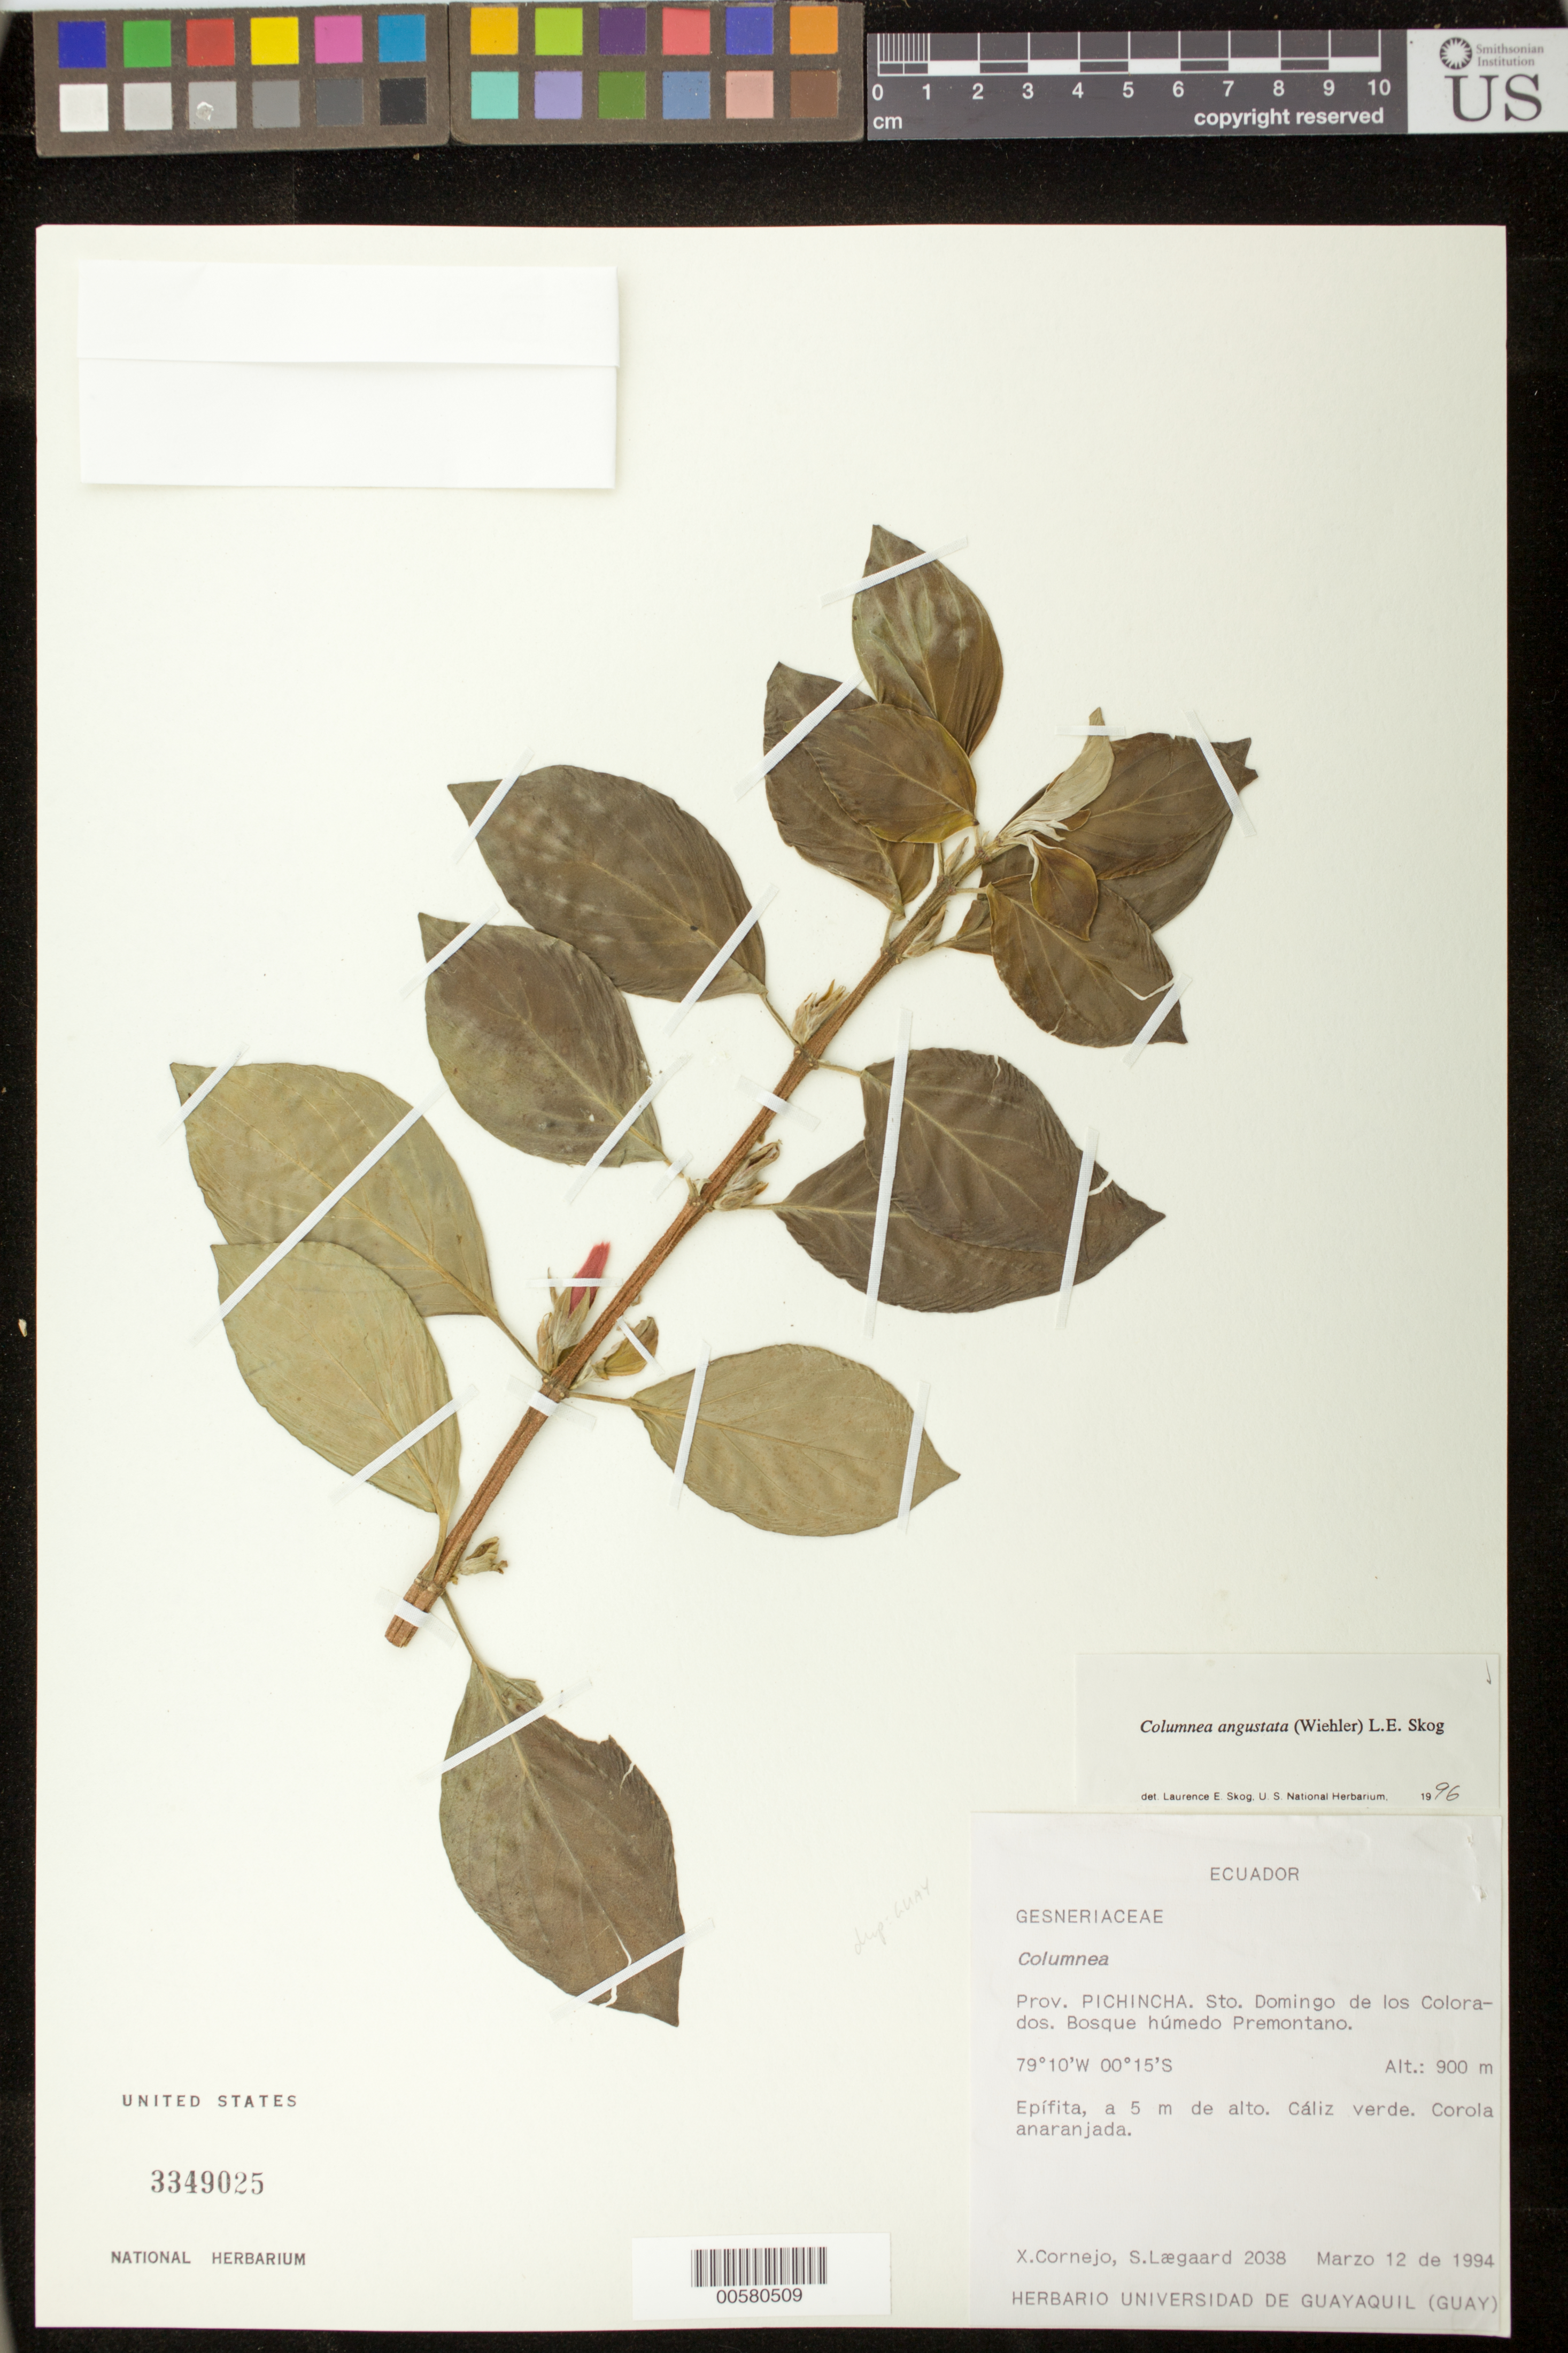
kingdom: Plantae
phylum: Tracheophyta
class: Magnoliopsida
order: Lamiales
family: Gesneriaceae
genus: Columnea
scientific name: Columnea angustata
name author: (Wiehler) L.E. Skog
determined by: Skog, Laurence E.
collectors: X. F. Cornejo & S. Lægaard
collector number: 2038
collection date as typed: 12 Mar 1994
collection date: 1994-03-12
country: Ecuador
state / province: Pichincha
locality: Sto. Domingo de los Colorados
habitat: Bosque húmedo premontano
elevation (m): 900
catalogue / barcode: US 3349025